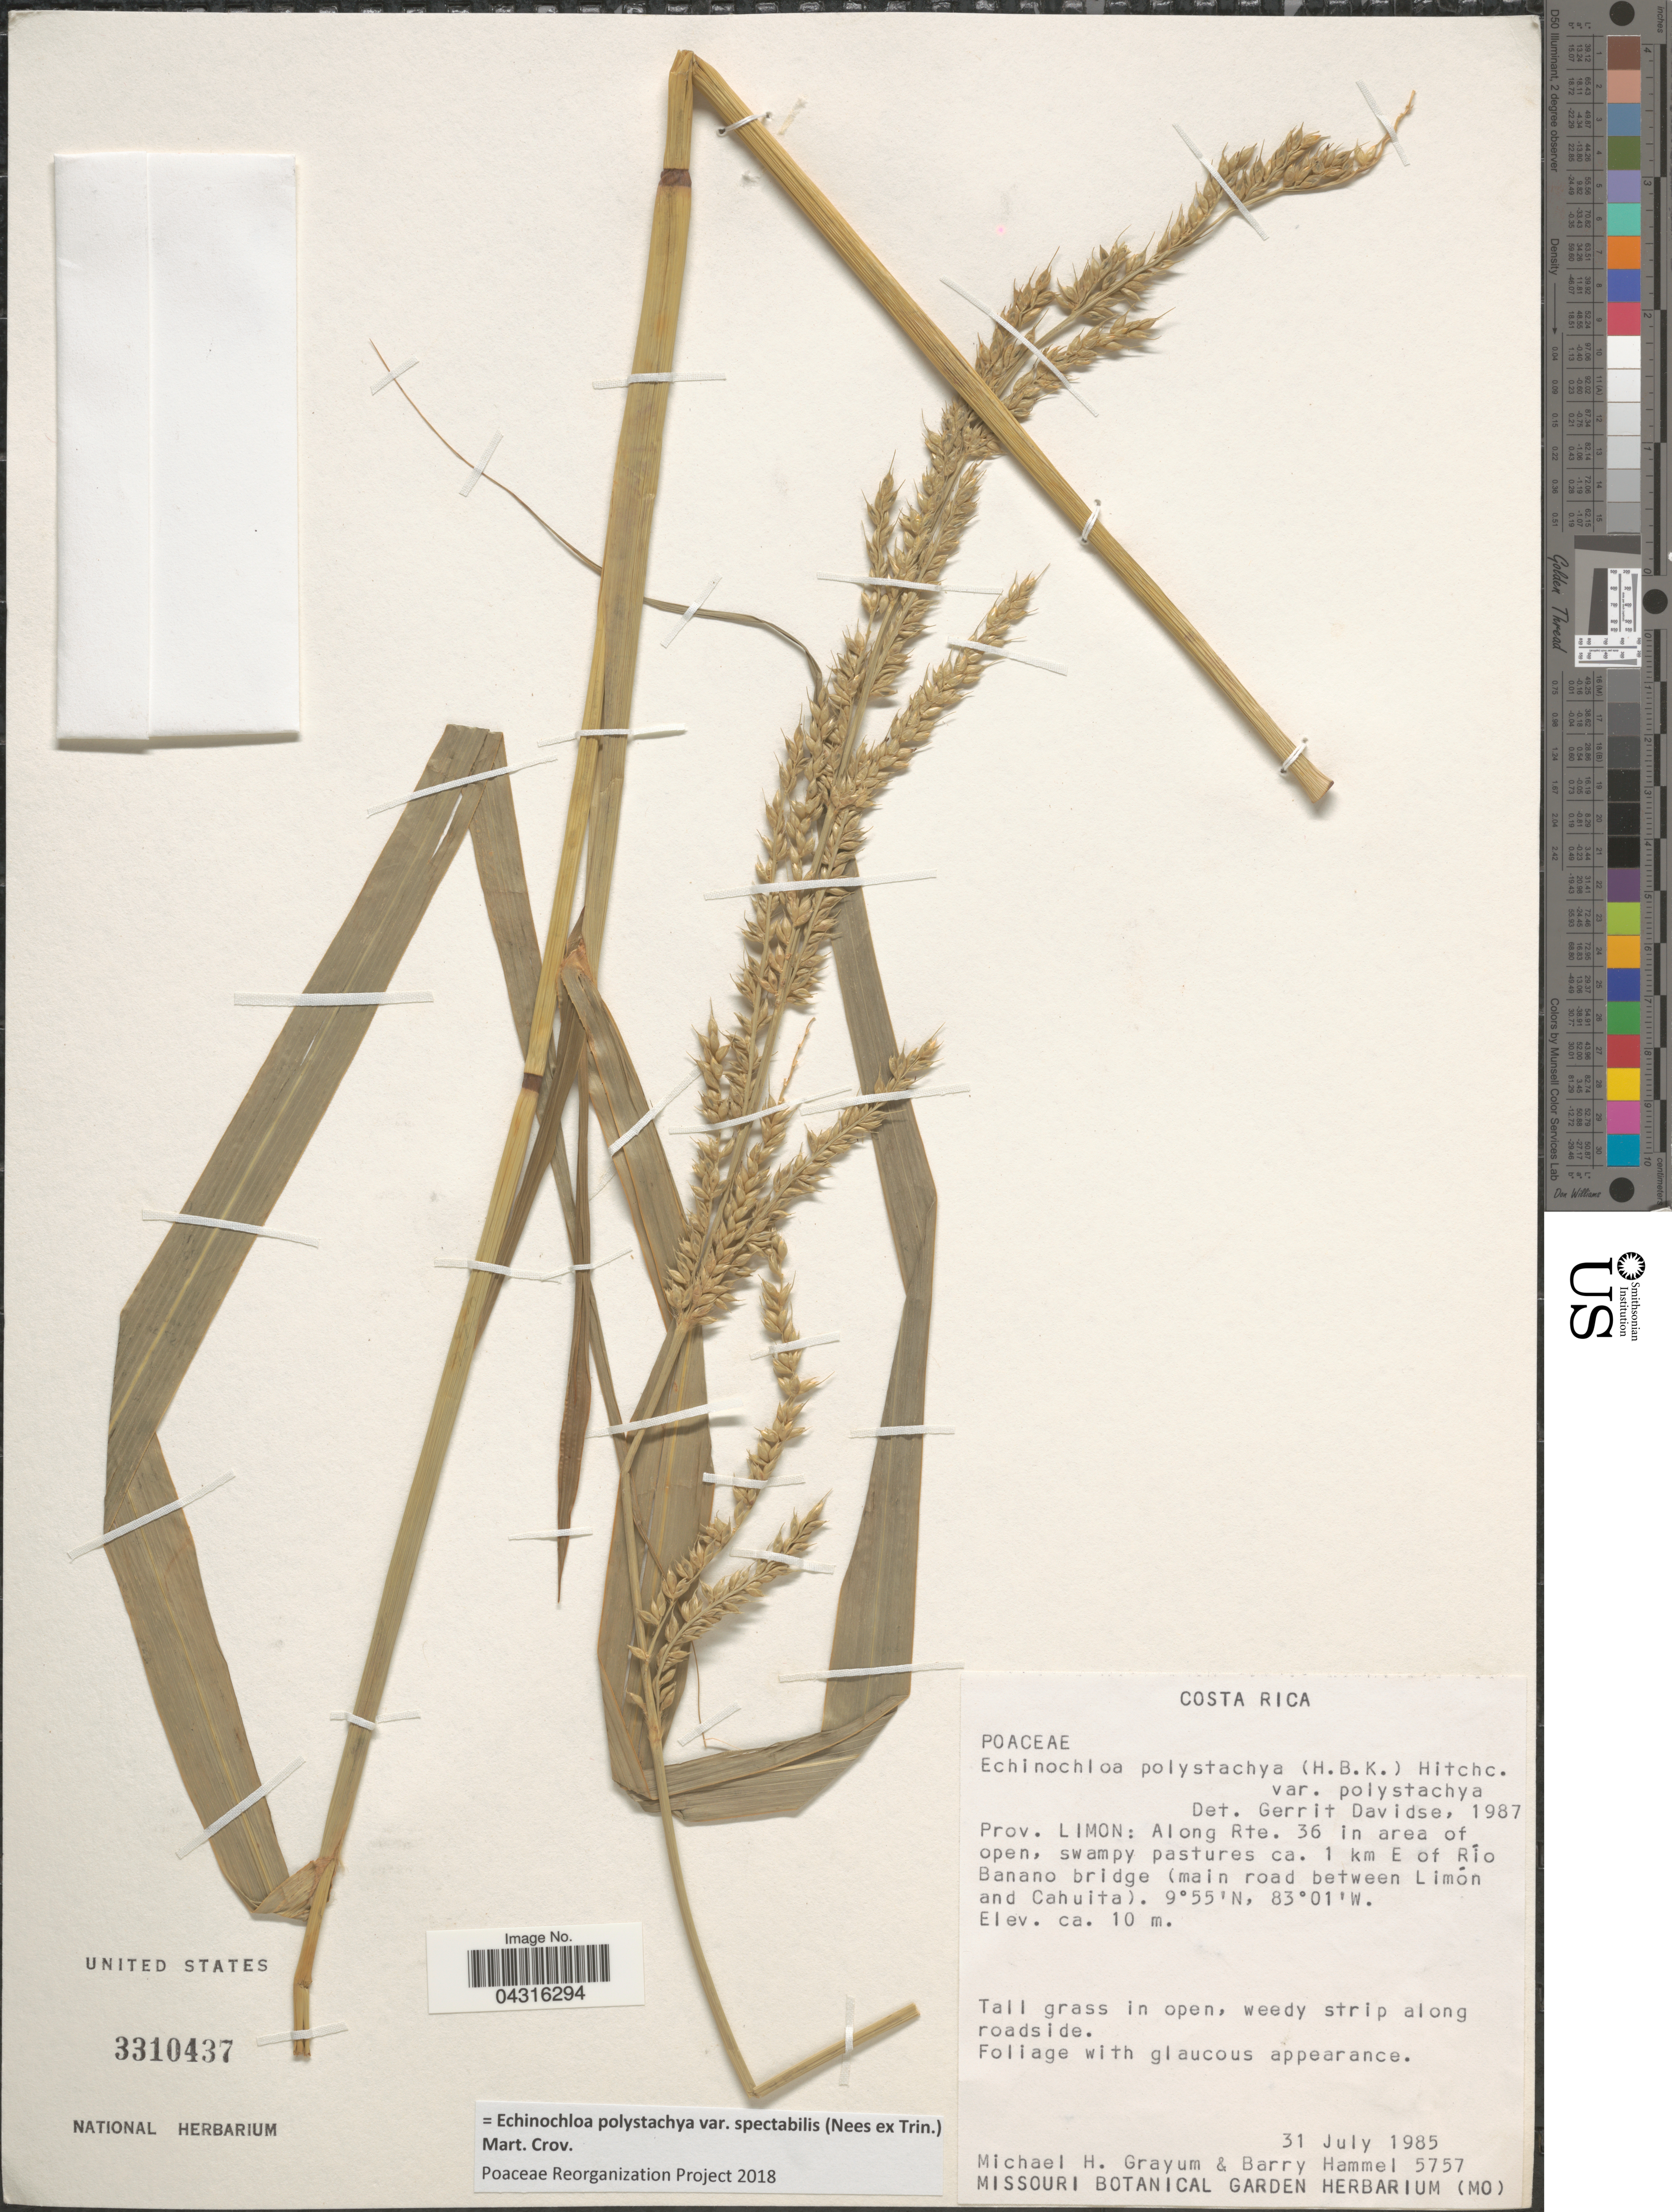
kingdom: Plantae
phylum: Tracheophyta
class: Liliopsida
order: Poales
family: Poaceae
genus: Echinochloa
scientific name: Echinochloa polystachya var. spectabilis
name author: (Nees ex Trin.) Mart. Crov.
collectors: M. H. Grayum & B. Hammel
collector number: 5757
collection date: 1985-07-31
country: Costa Rica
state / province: Limón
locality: Along Rte. 36 in area of open, swampy pastures ca. 1 km E of Río Banano bridge (main road between Limón and Cahuita).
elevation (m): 10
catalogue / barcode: US 3310437